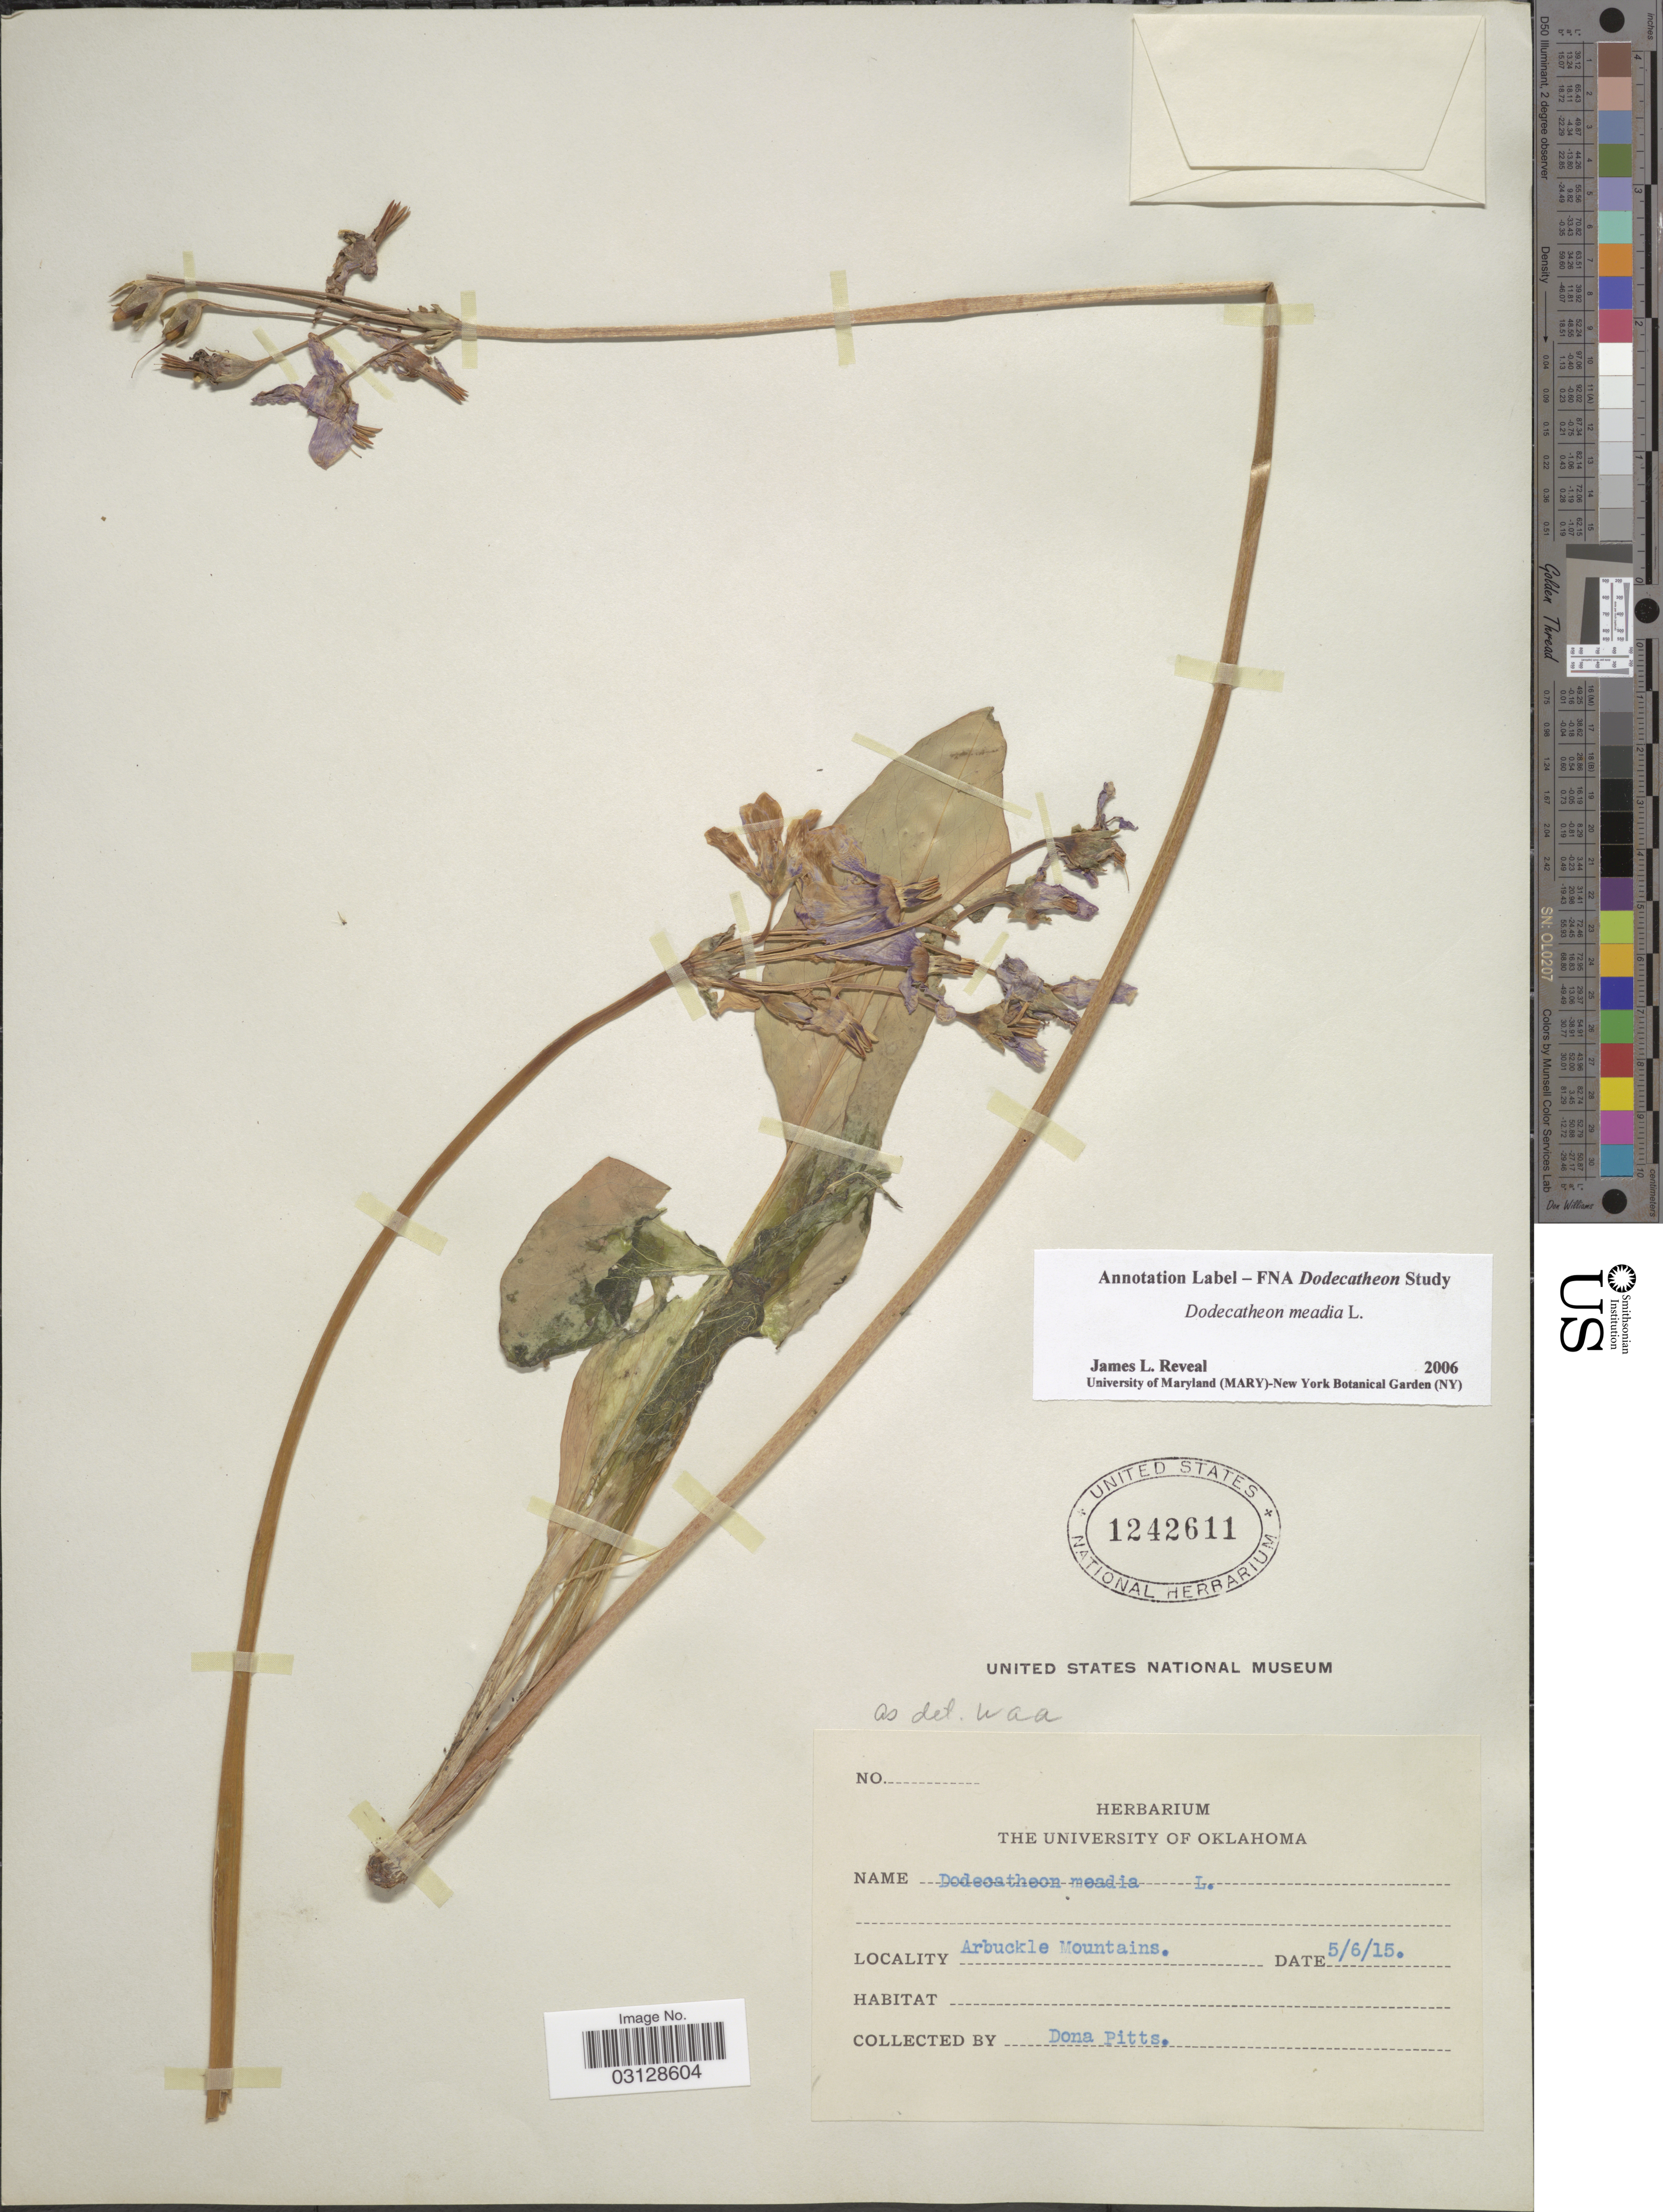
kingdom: Plantae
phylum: Tracheophyta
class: Magnoliopsida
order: Ericales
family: Primulaceae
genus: Dodecatheon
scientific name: Dodecatheon meadia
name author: L.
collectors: D. Pitts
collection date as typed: Transcribed d/m/y: 6/5/15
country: United States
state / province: Oklahoma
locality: Arbuckle Mountains.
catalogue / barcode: US 1242611